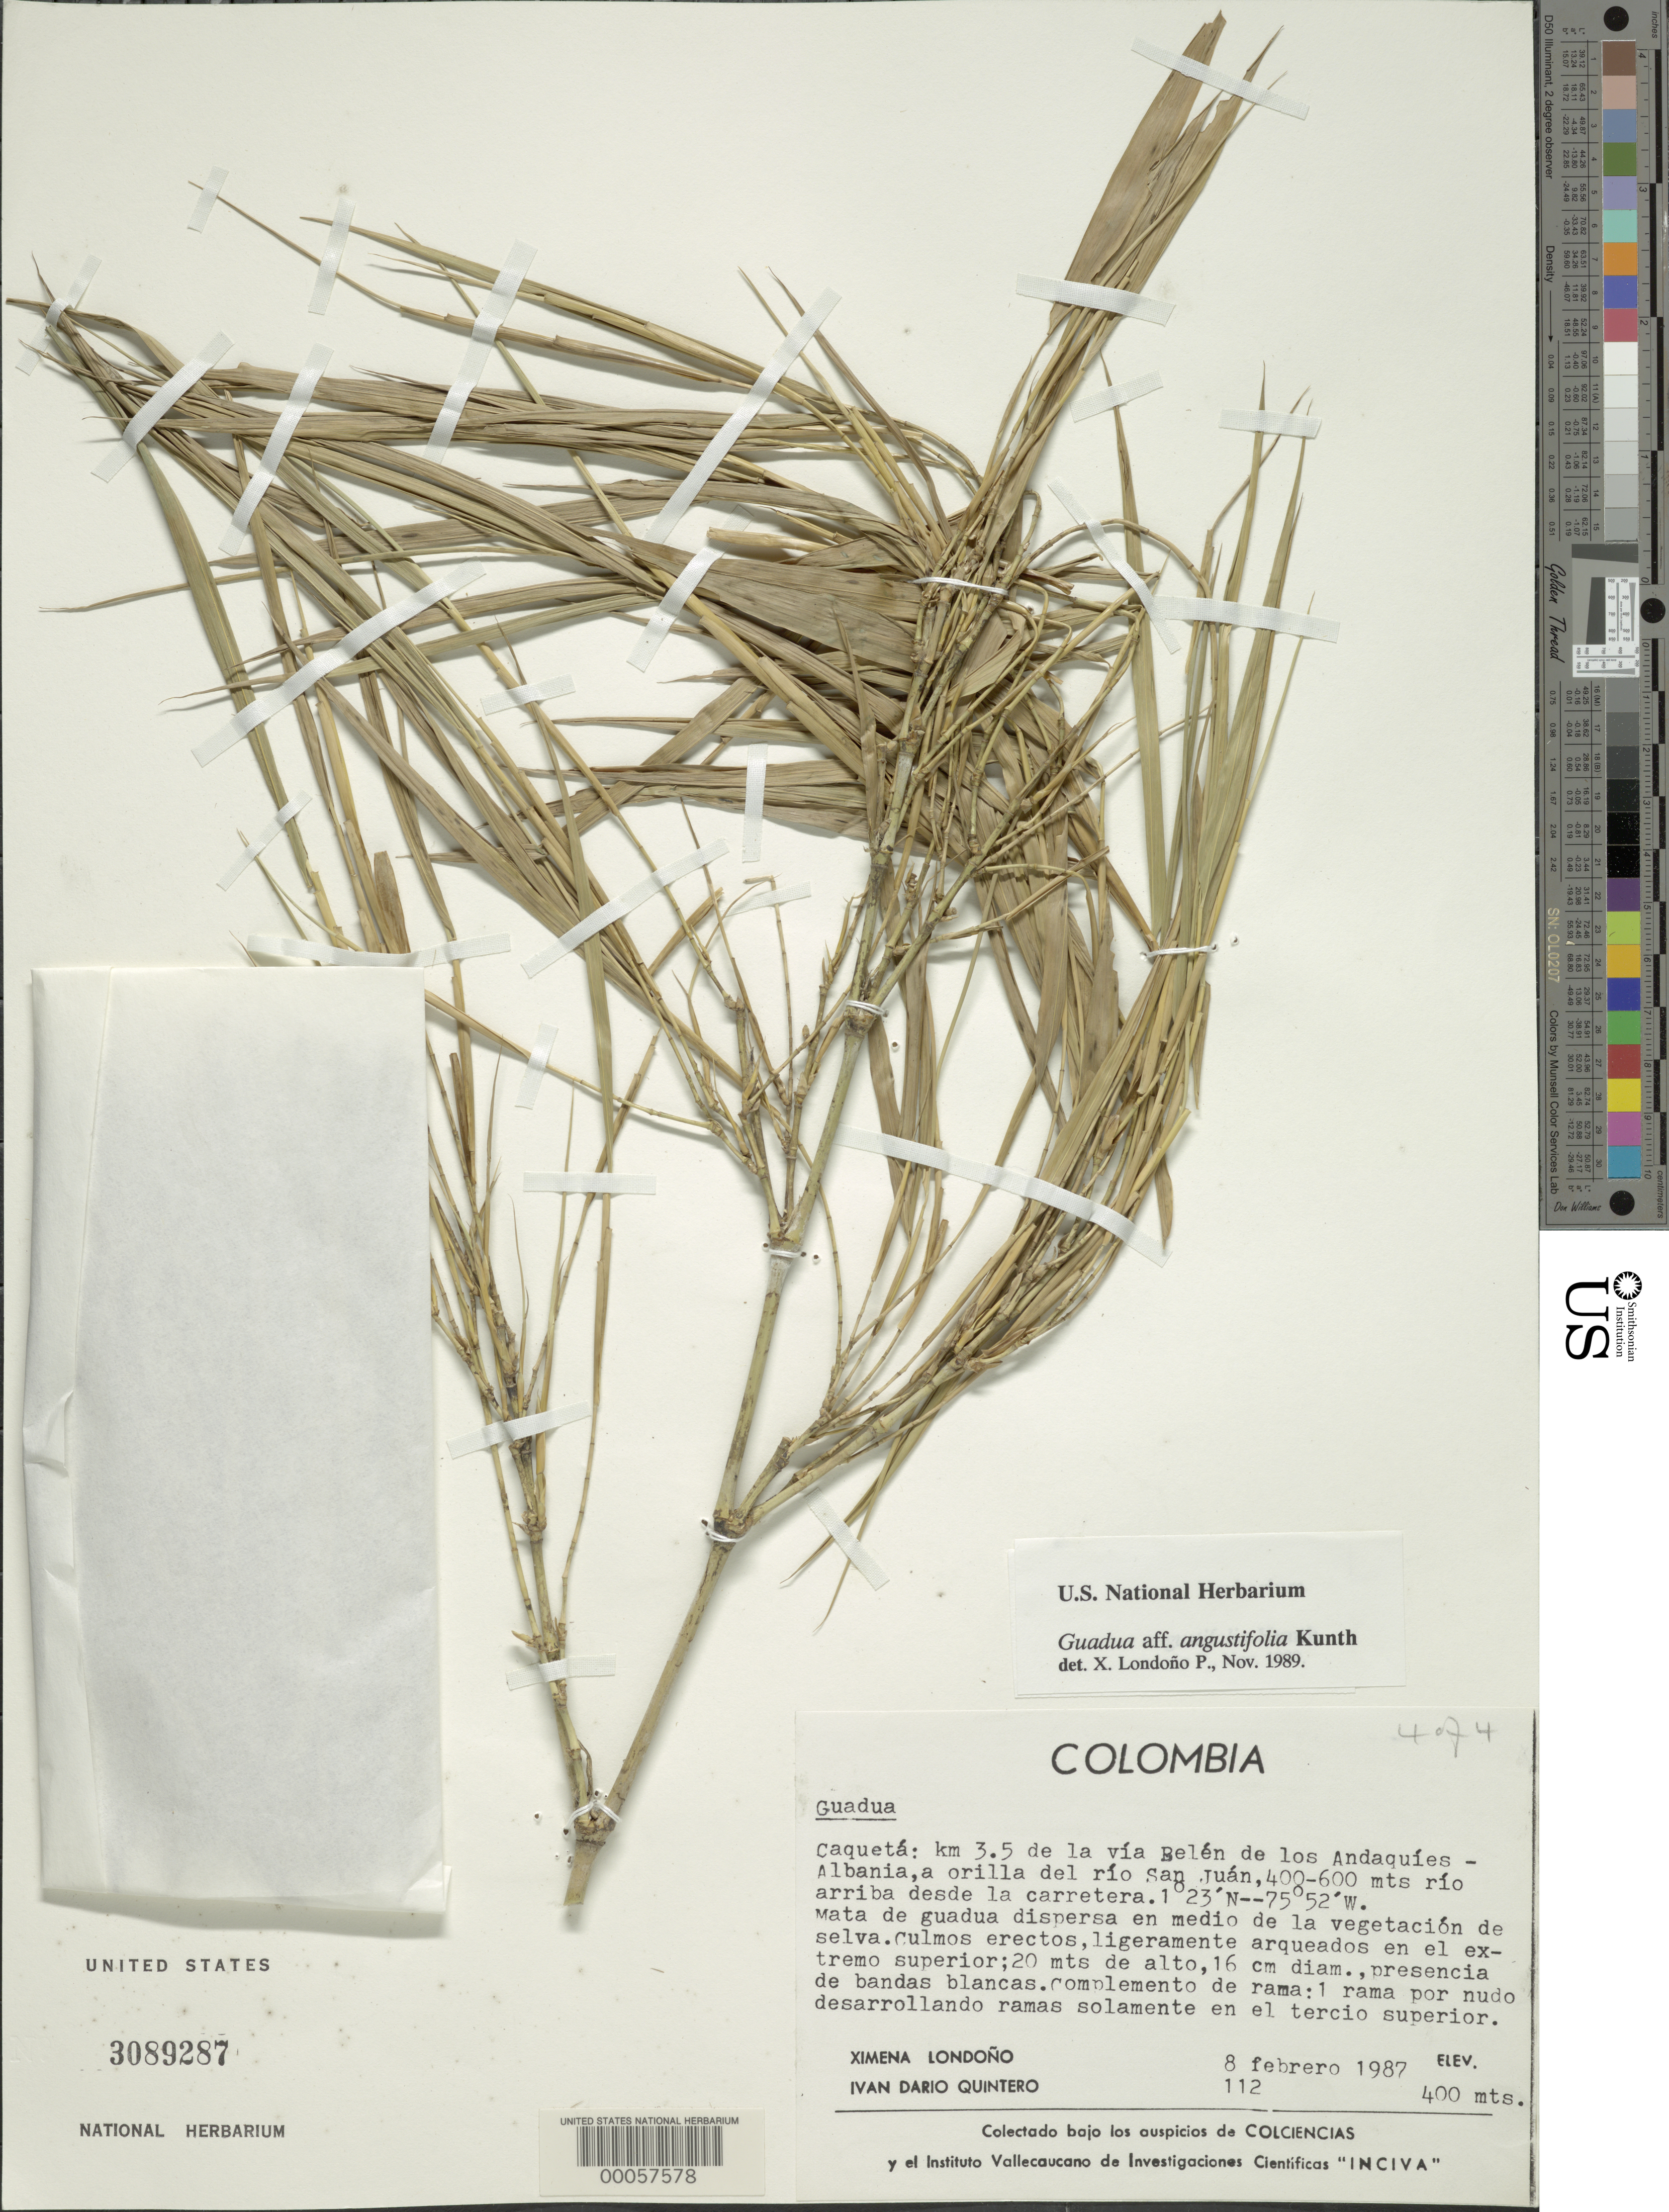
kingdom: Plantae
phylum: Tracheophyta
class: Liliopsida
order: Poales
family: Poaceae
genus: Guadua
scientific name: Guadua angustifolia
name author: Kunth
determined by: Londoño, X., (TULV), Jardin Botanico "Juan Maria Cespedes"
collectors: X. Londoño & I. Quintero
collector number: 112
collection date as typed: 08 Feb 1987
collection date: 1987-02-08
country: Colombia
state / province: Caquetá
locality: Km 3.5 of the Belem de los Andaquies-Albania road, near the San Juan River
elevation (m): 400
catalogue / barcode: US 3089287